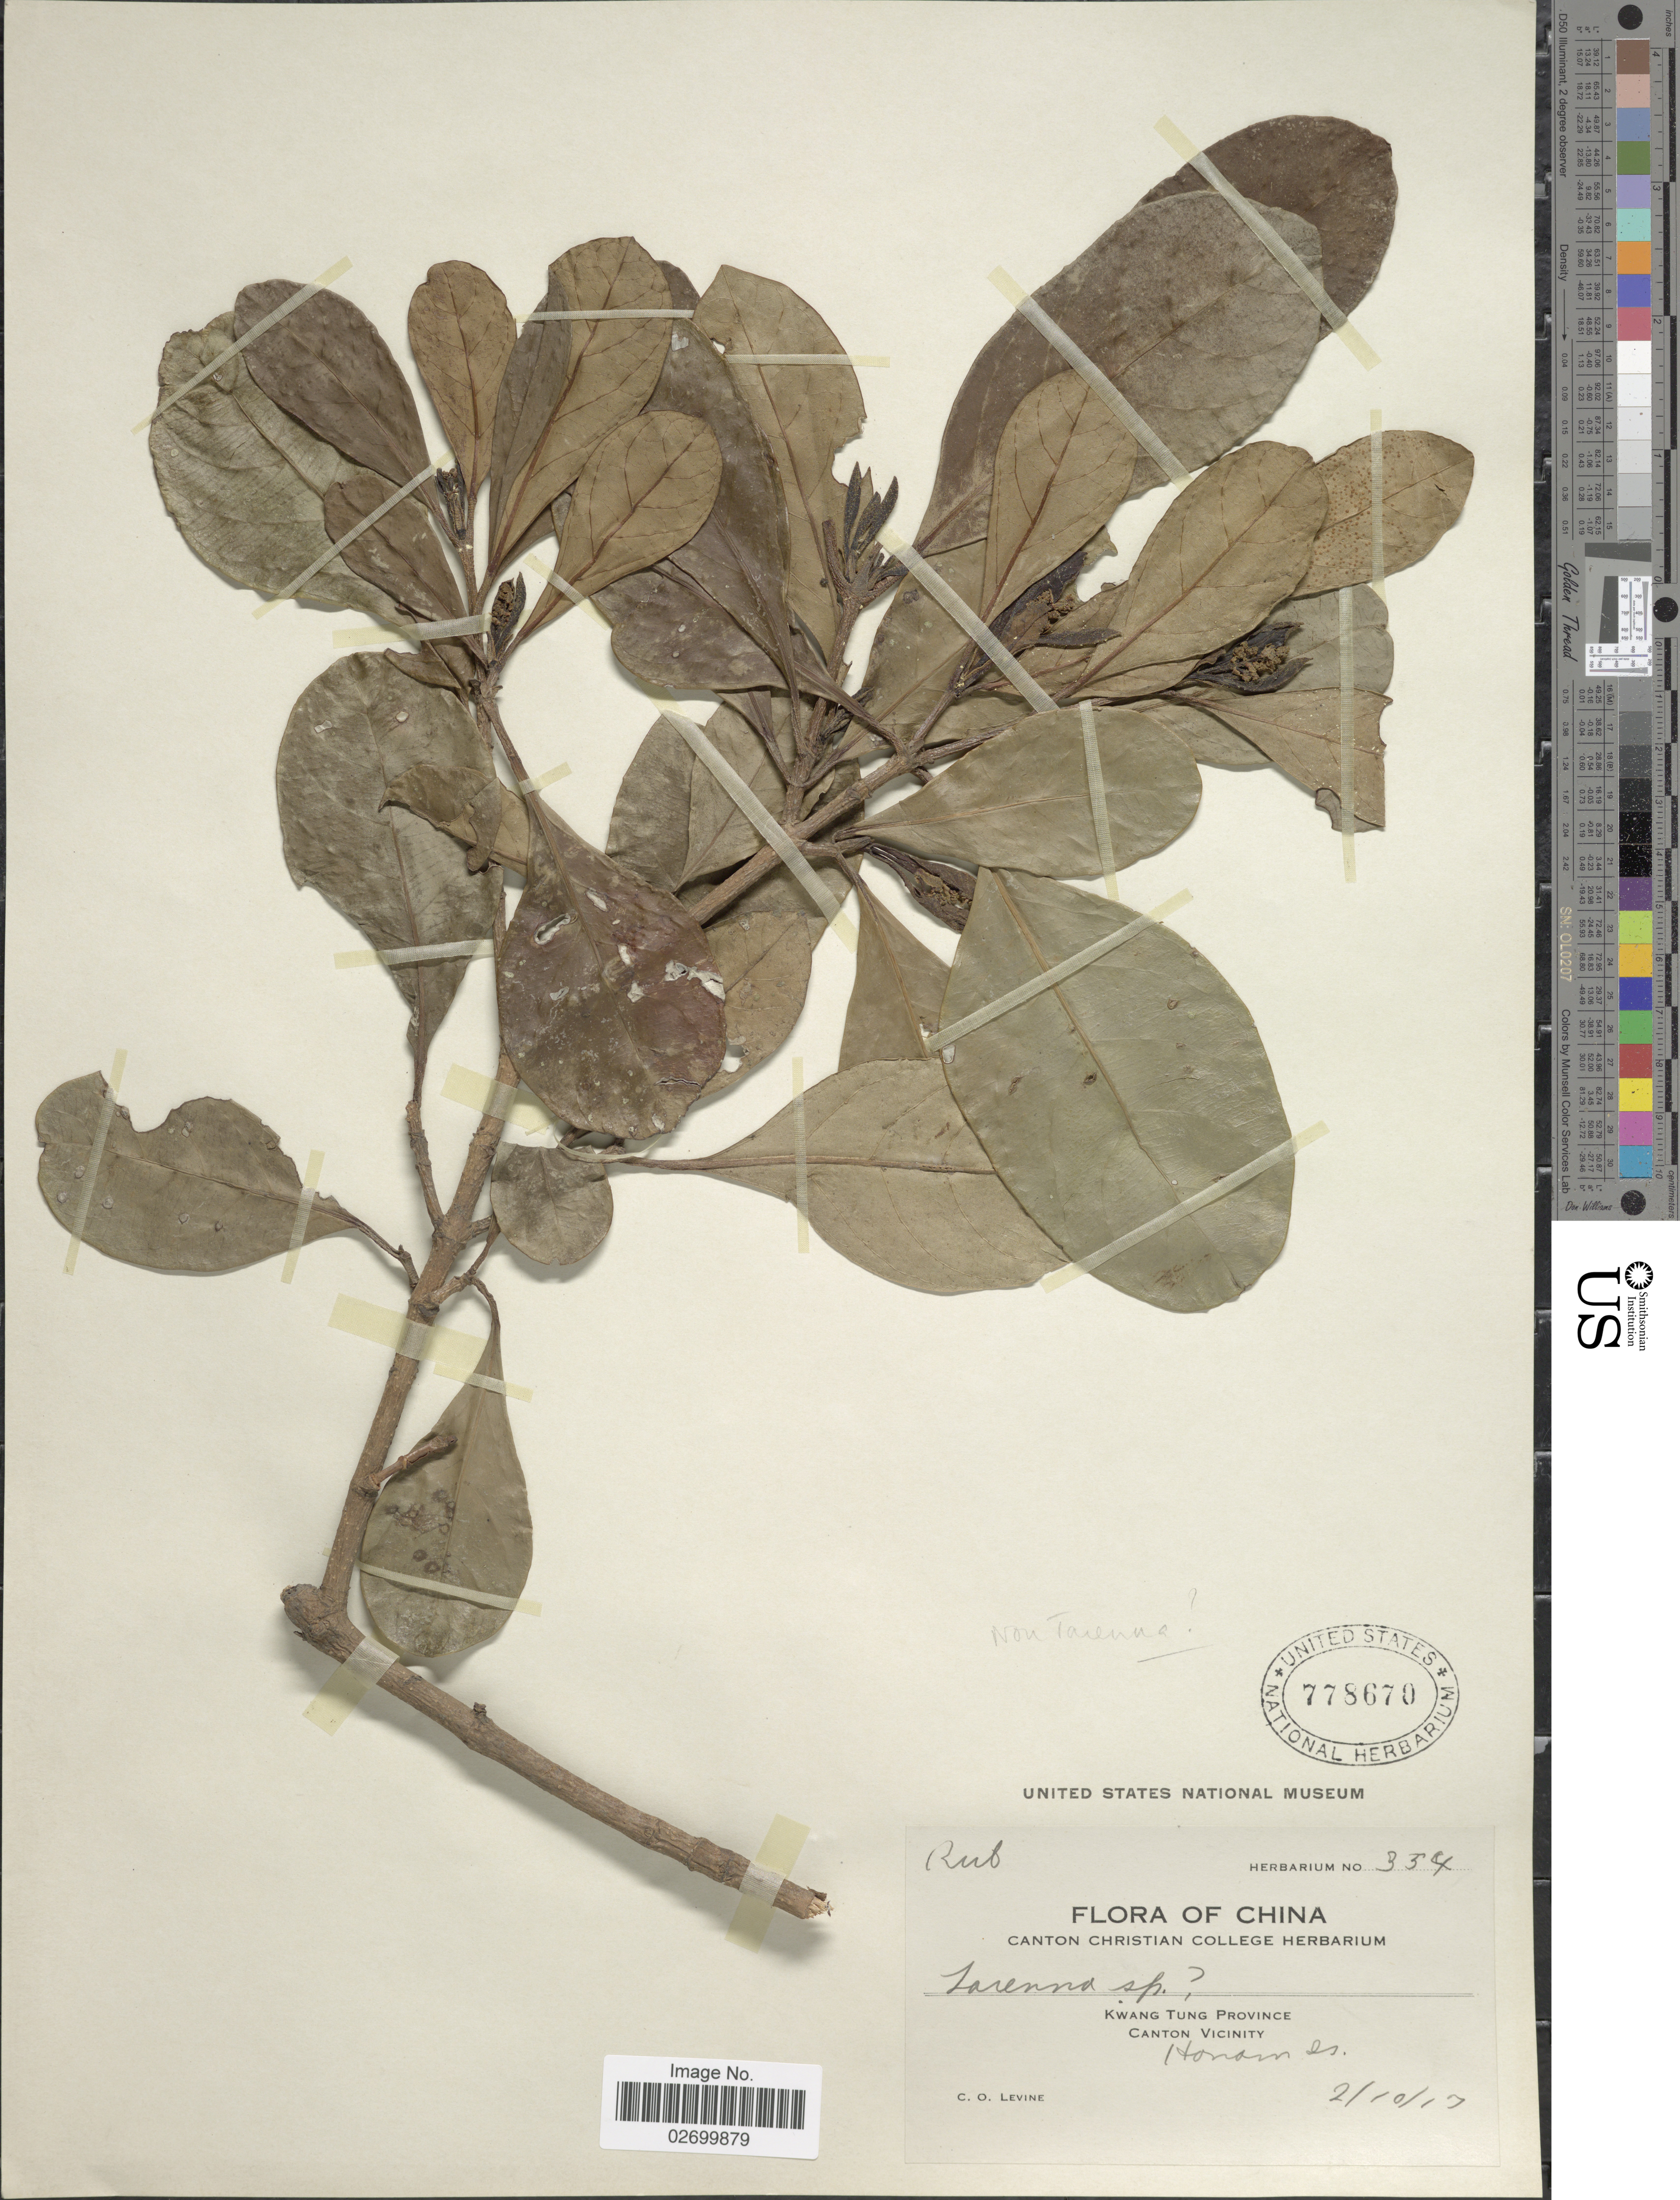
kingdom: Plantae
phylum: Tracheophyta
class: Magnoliopsida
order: Gentianales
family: Rubiaceae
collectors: C. O. Levine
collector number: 354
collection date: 1917-10-02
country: China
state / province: Guangdong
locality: Kwang Tung Province Canton and Vicinity. Honam Is.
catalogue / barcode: US 778670